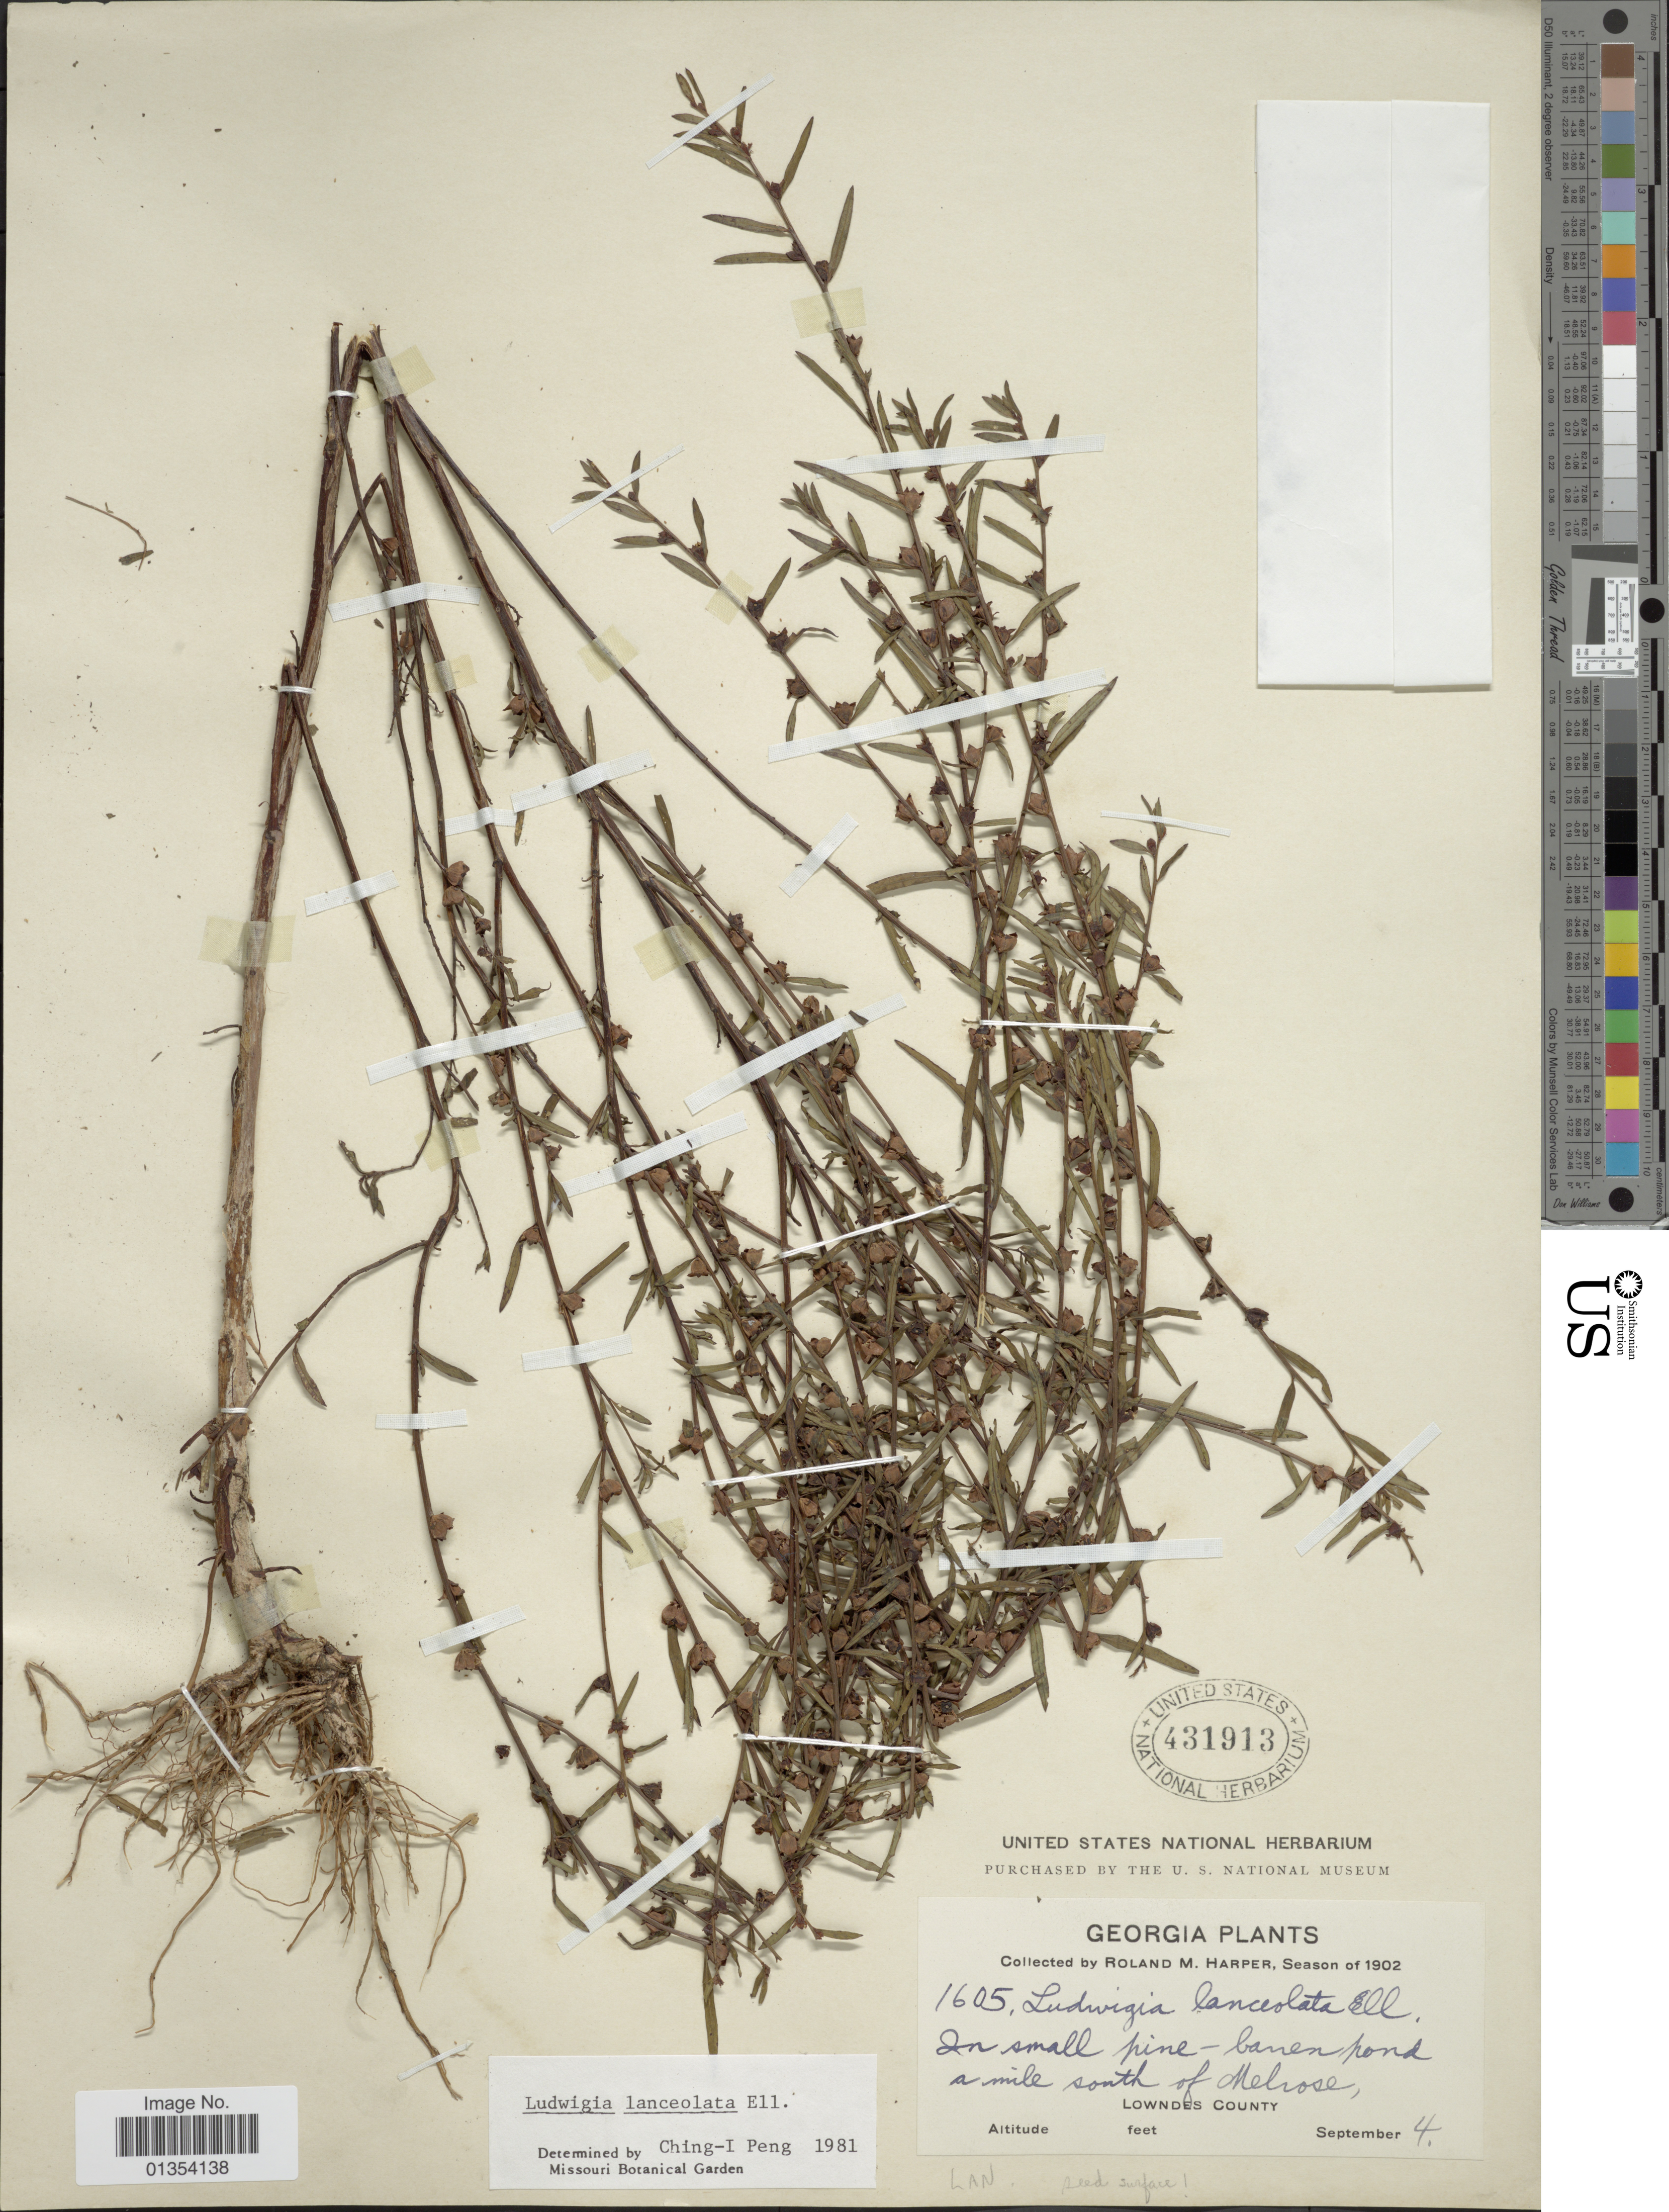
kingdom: Plantae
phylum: Tracheophyta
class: Magnoliopsida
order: Myrtales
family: Onagraceae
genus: Ludwigia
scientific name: Ludwigia lanceolata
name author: Elliott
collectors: R. M. Harper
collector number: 1605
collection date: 1902-09-04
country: United States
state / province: Georgia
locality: In a small pine-barren pond a mile south of Melrose, Lowndes County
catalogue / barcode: US 431913